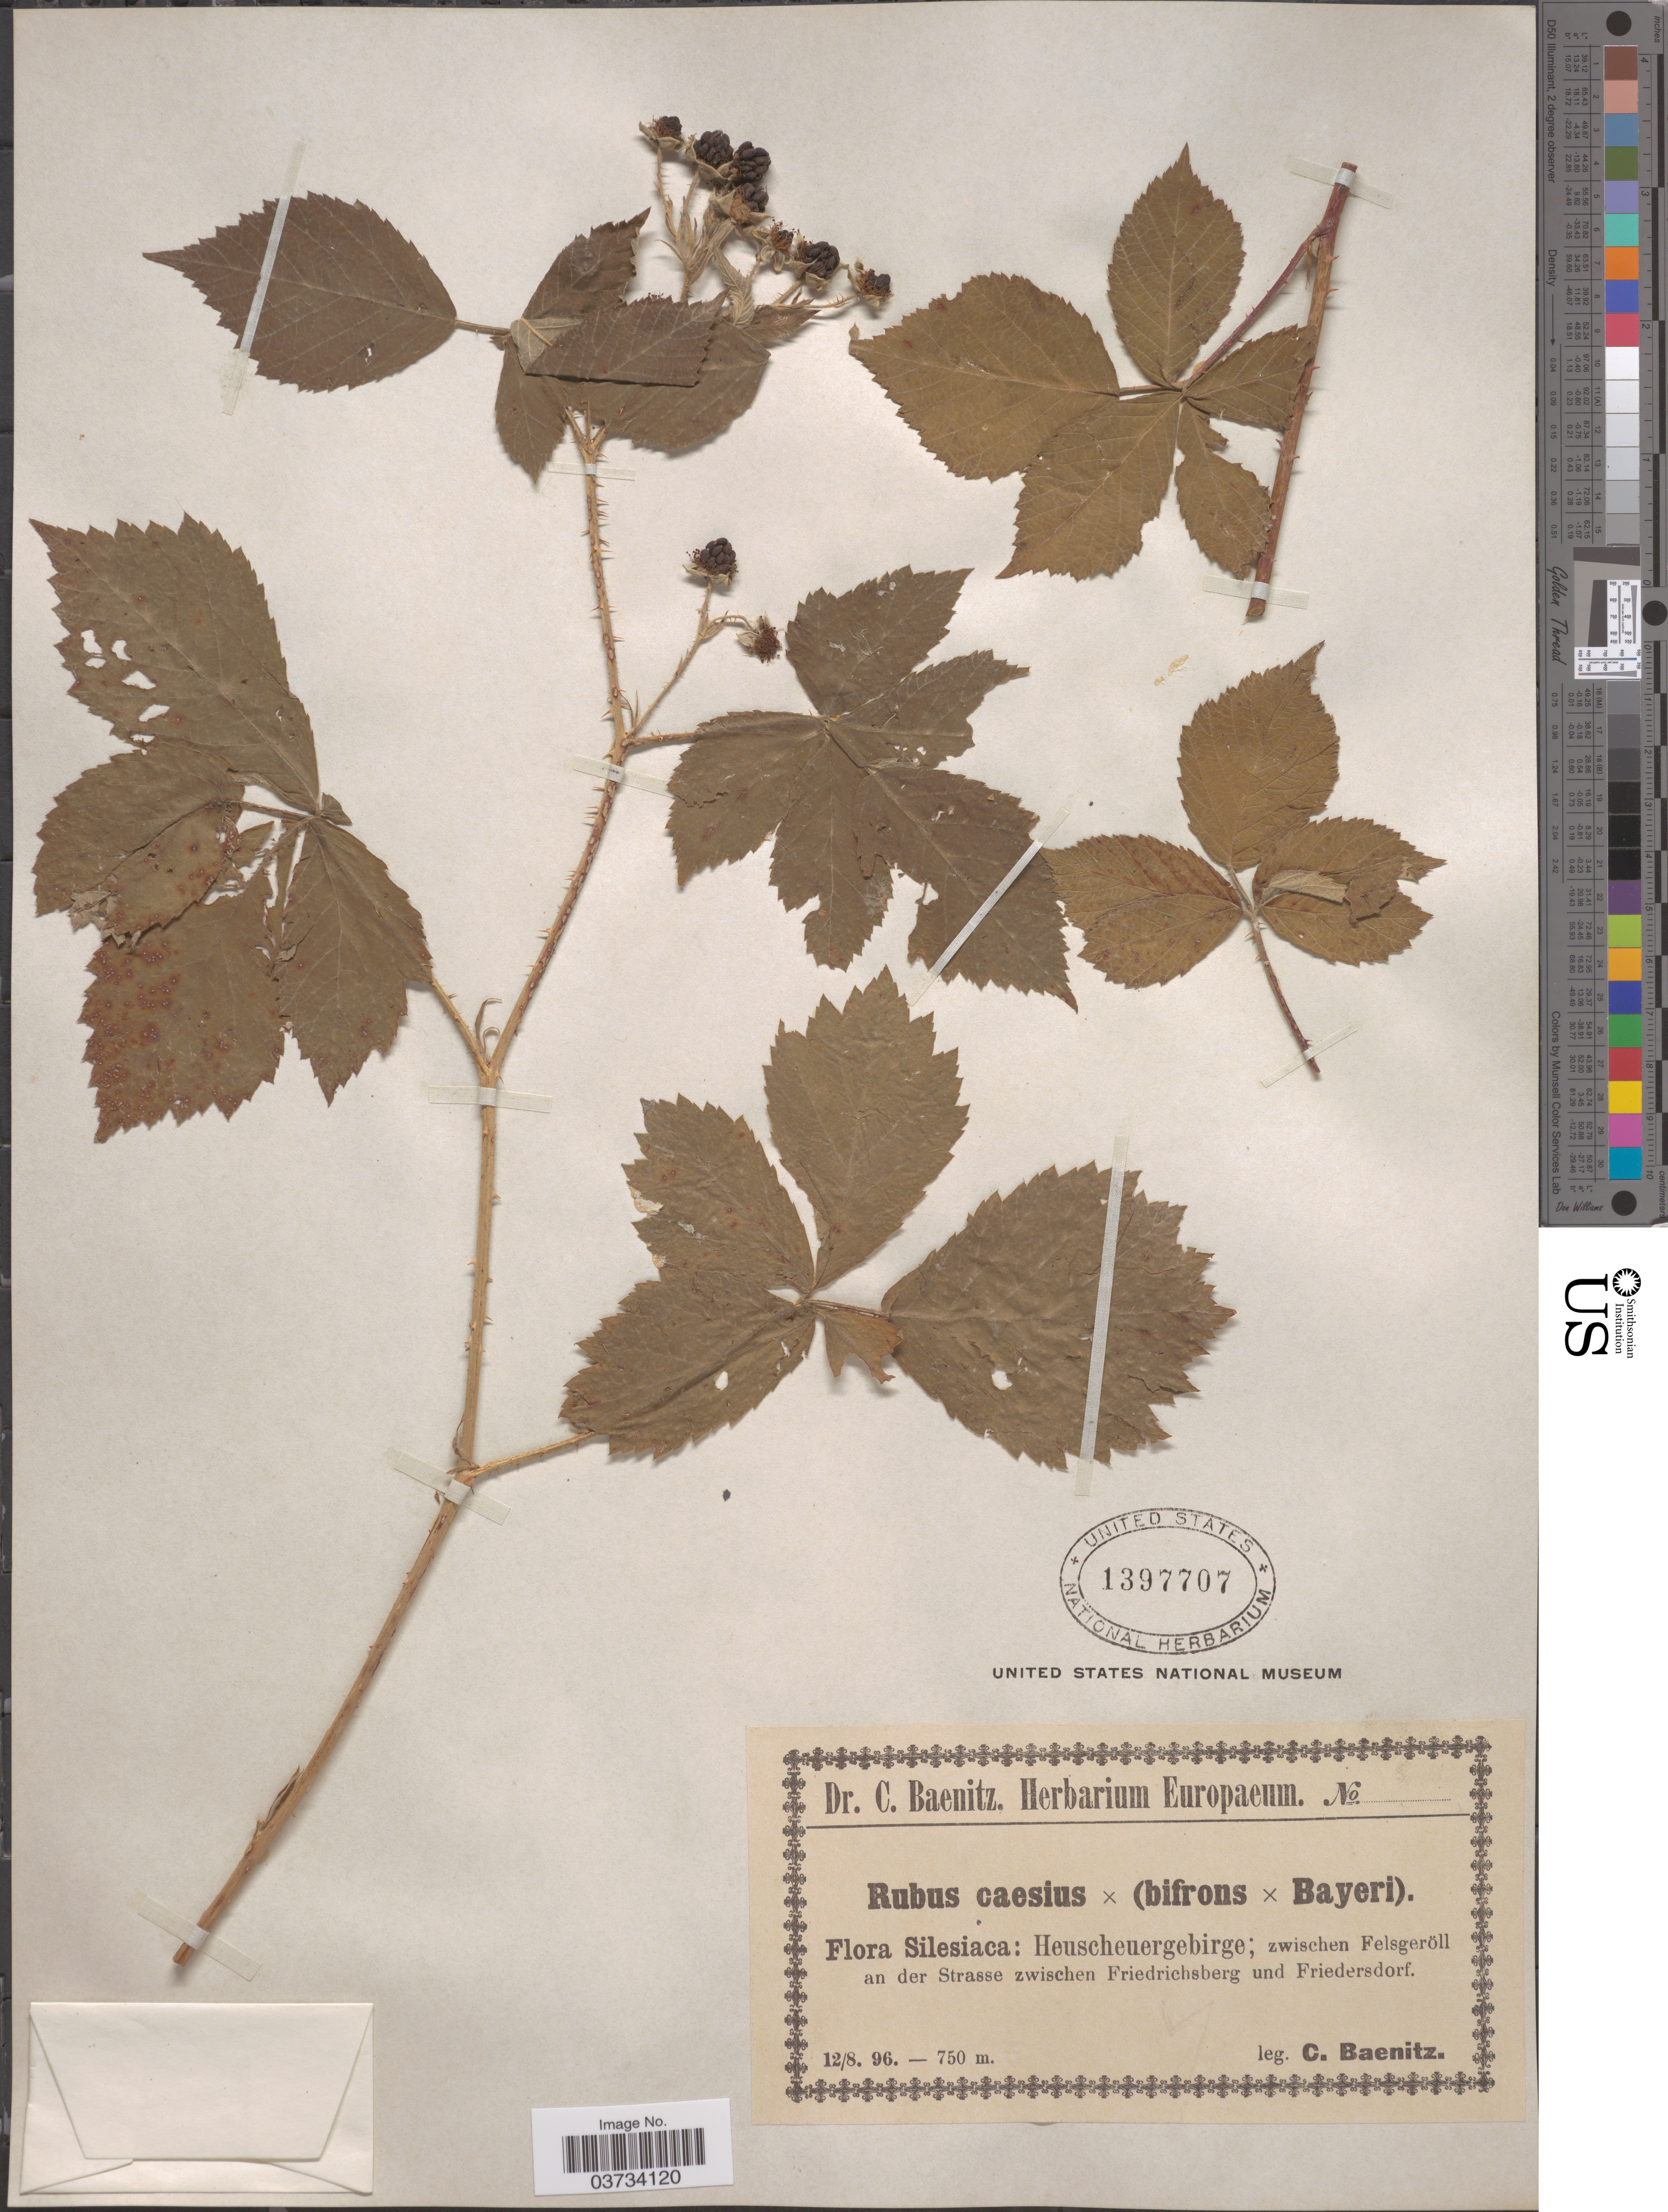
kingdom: Plantae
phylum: Tracheophyta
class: Magnoliopsida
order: Rosales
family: Rosaceae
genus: Rubus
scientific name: Rubus caesius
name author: L.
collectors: C. G. Baenitz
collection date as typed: Transcribed d/m/y: 12/8/96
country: Poland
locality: Silesiaca: Heuscheuergebirge; zwischen Felsgeröll an der Strasse zwischen Friedrichsberg und Friedersdorf.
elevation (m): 750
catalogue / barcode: US 1397707